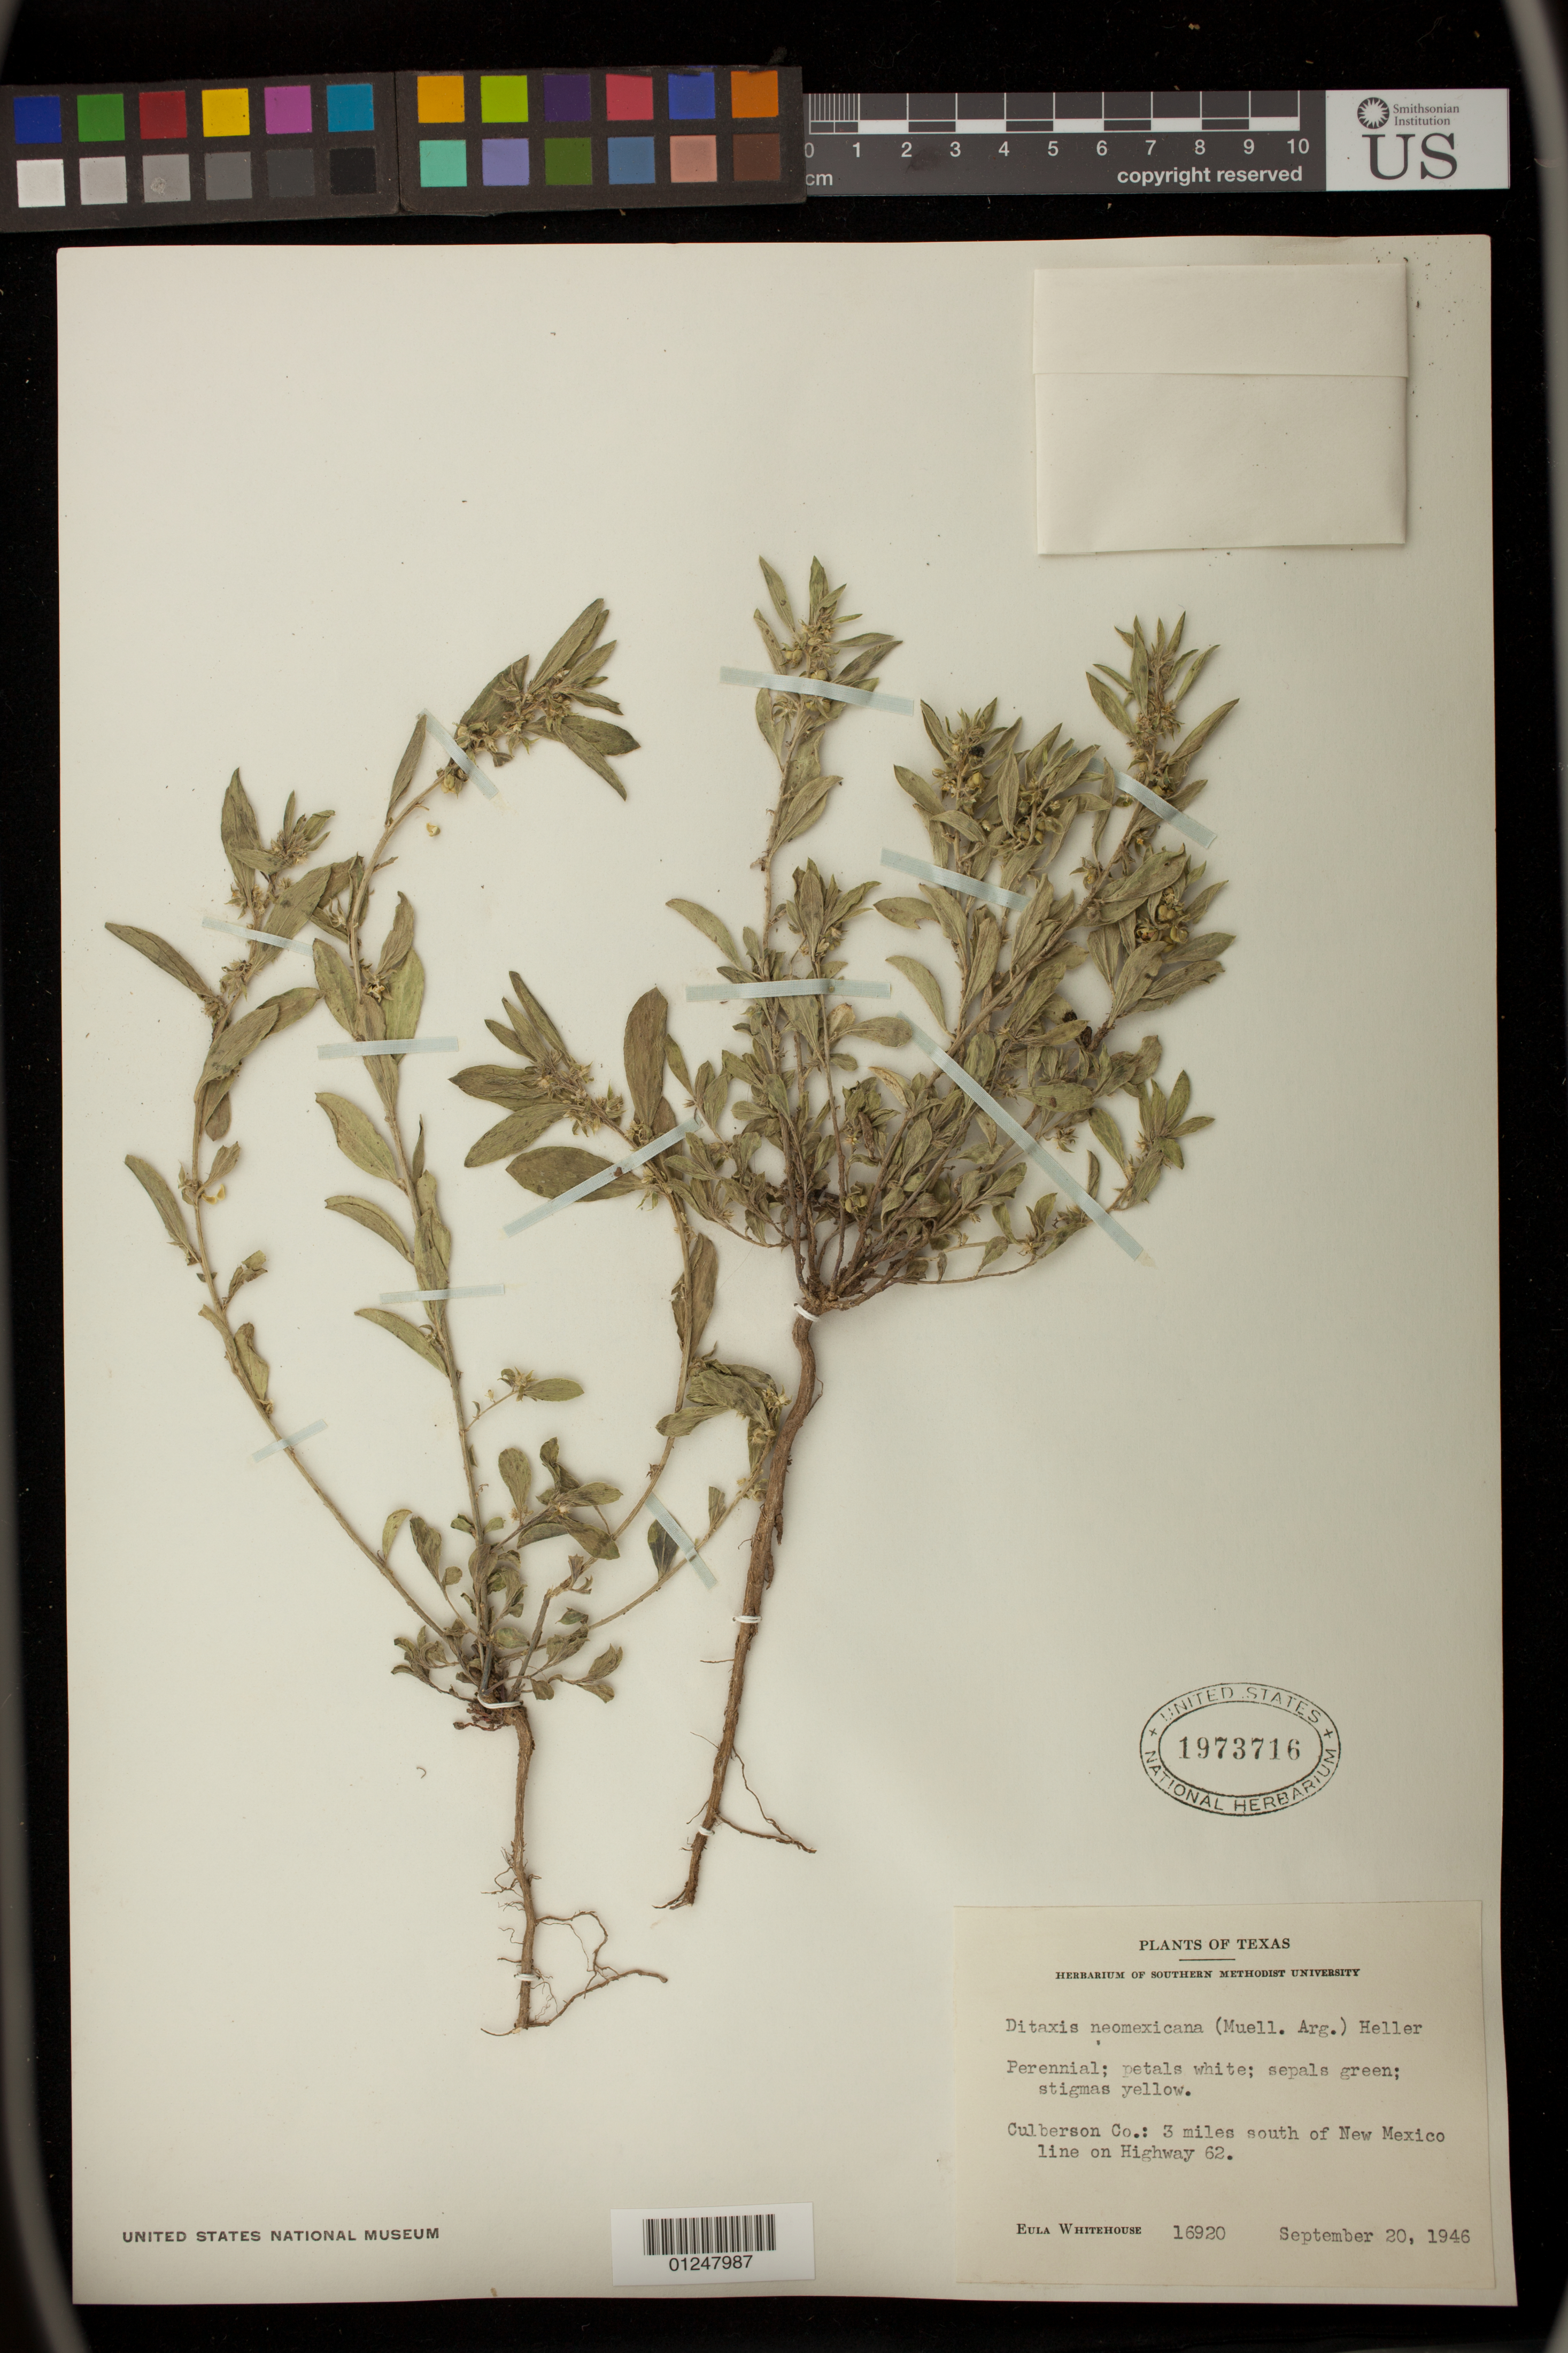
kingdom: Plantae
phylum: Tracheophyta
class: Magnoliopsida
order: Malpighiales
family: Euphorbiaceae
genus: Argythamnia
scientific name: Argythamnia serrata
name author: (Torr.) Müll. Arg.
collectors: E. Whitehouse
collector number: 16920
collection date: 1946-09-20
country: United States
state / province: Texas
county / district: Culberson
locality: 3 miles south of New Mexico line on Highway 62.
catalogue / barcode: US 1973716